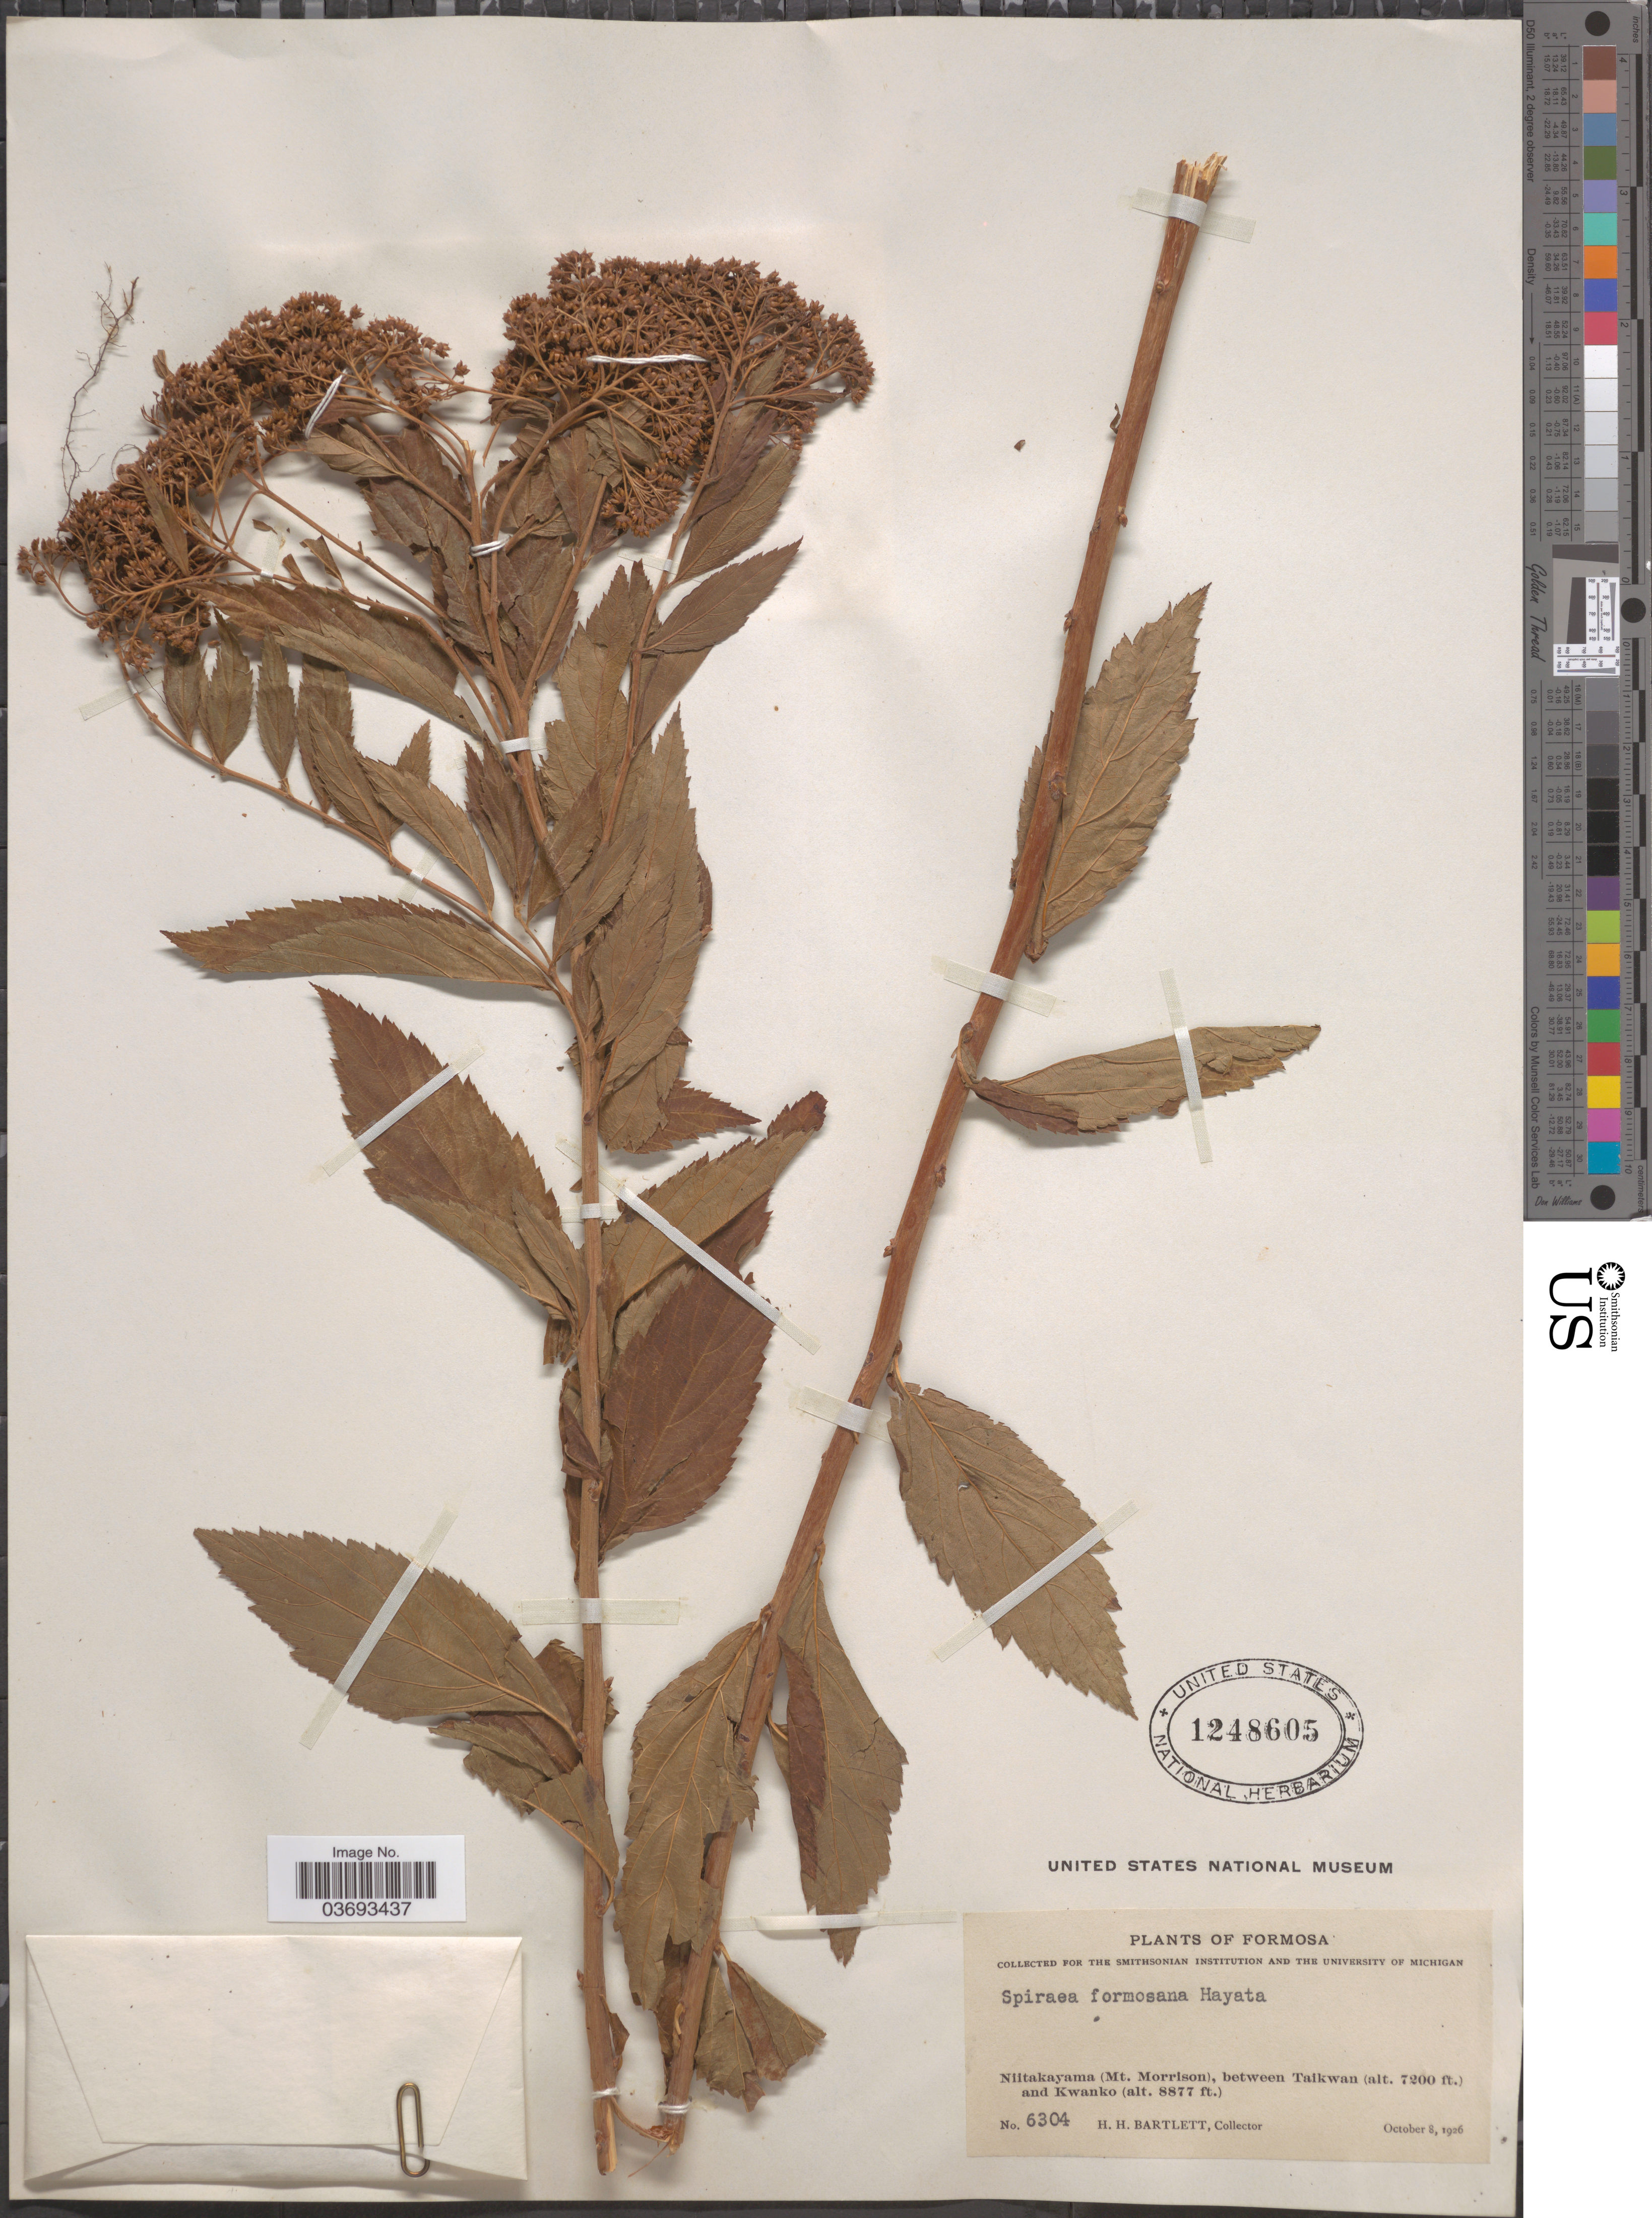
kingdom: Plantae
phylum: Tracheophyta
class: Magnoliopsida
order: Rosales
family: Rosaceae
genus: Spiraea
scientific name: Spiraea formosana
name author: Hayata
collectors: H. H. Bartlett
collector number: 6304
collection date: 1926-10-08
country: Taiwan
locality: Niitakayama (Mt. Morrison), between Taikwan and Kwanko.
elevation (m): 2195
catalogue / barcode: US 1248605